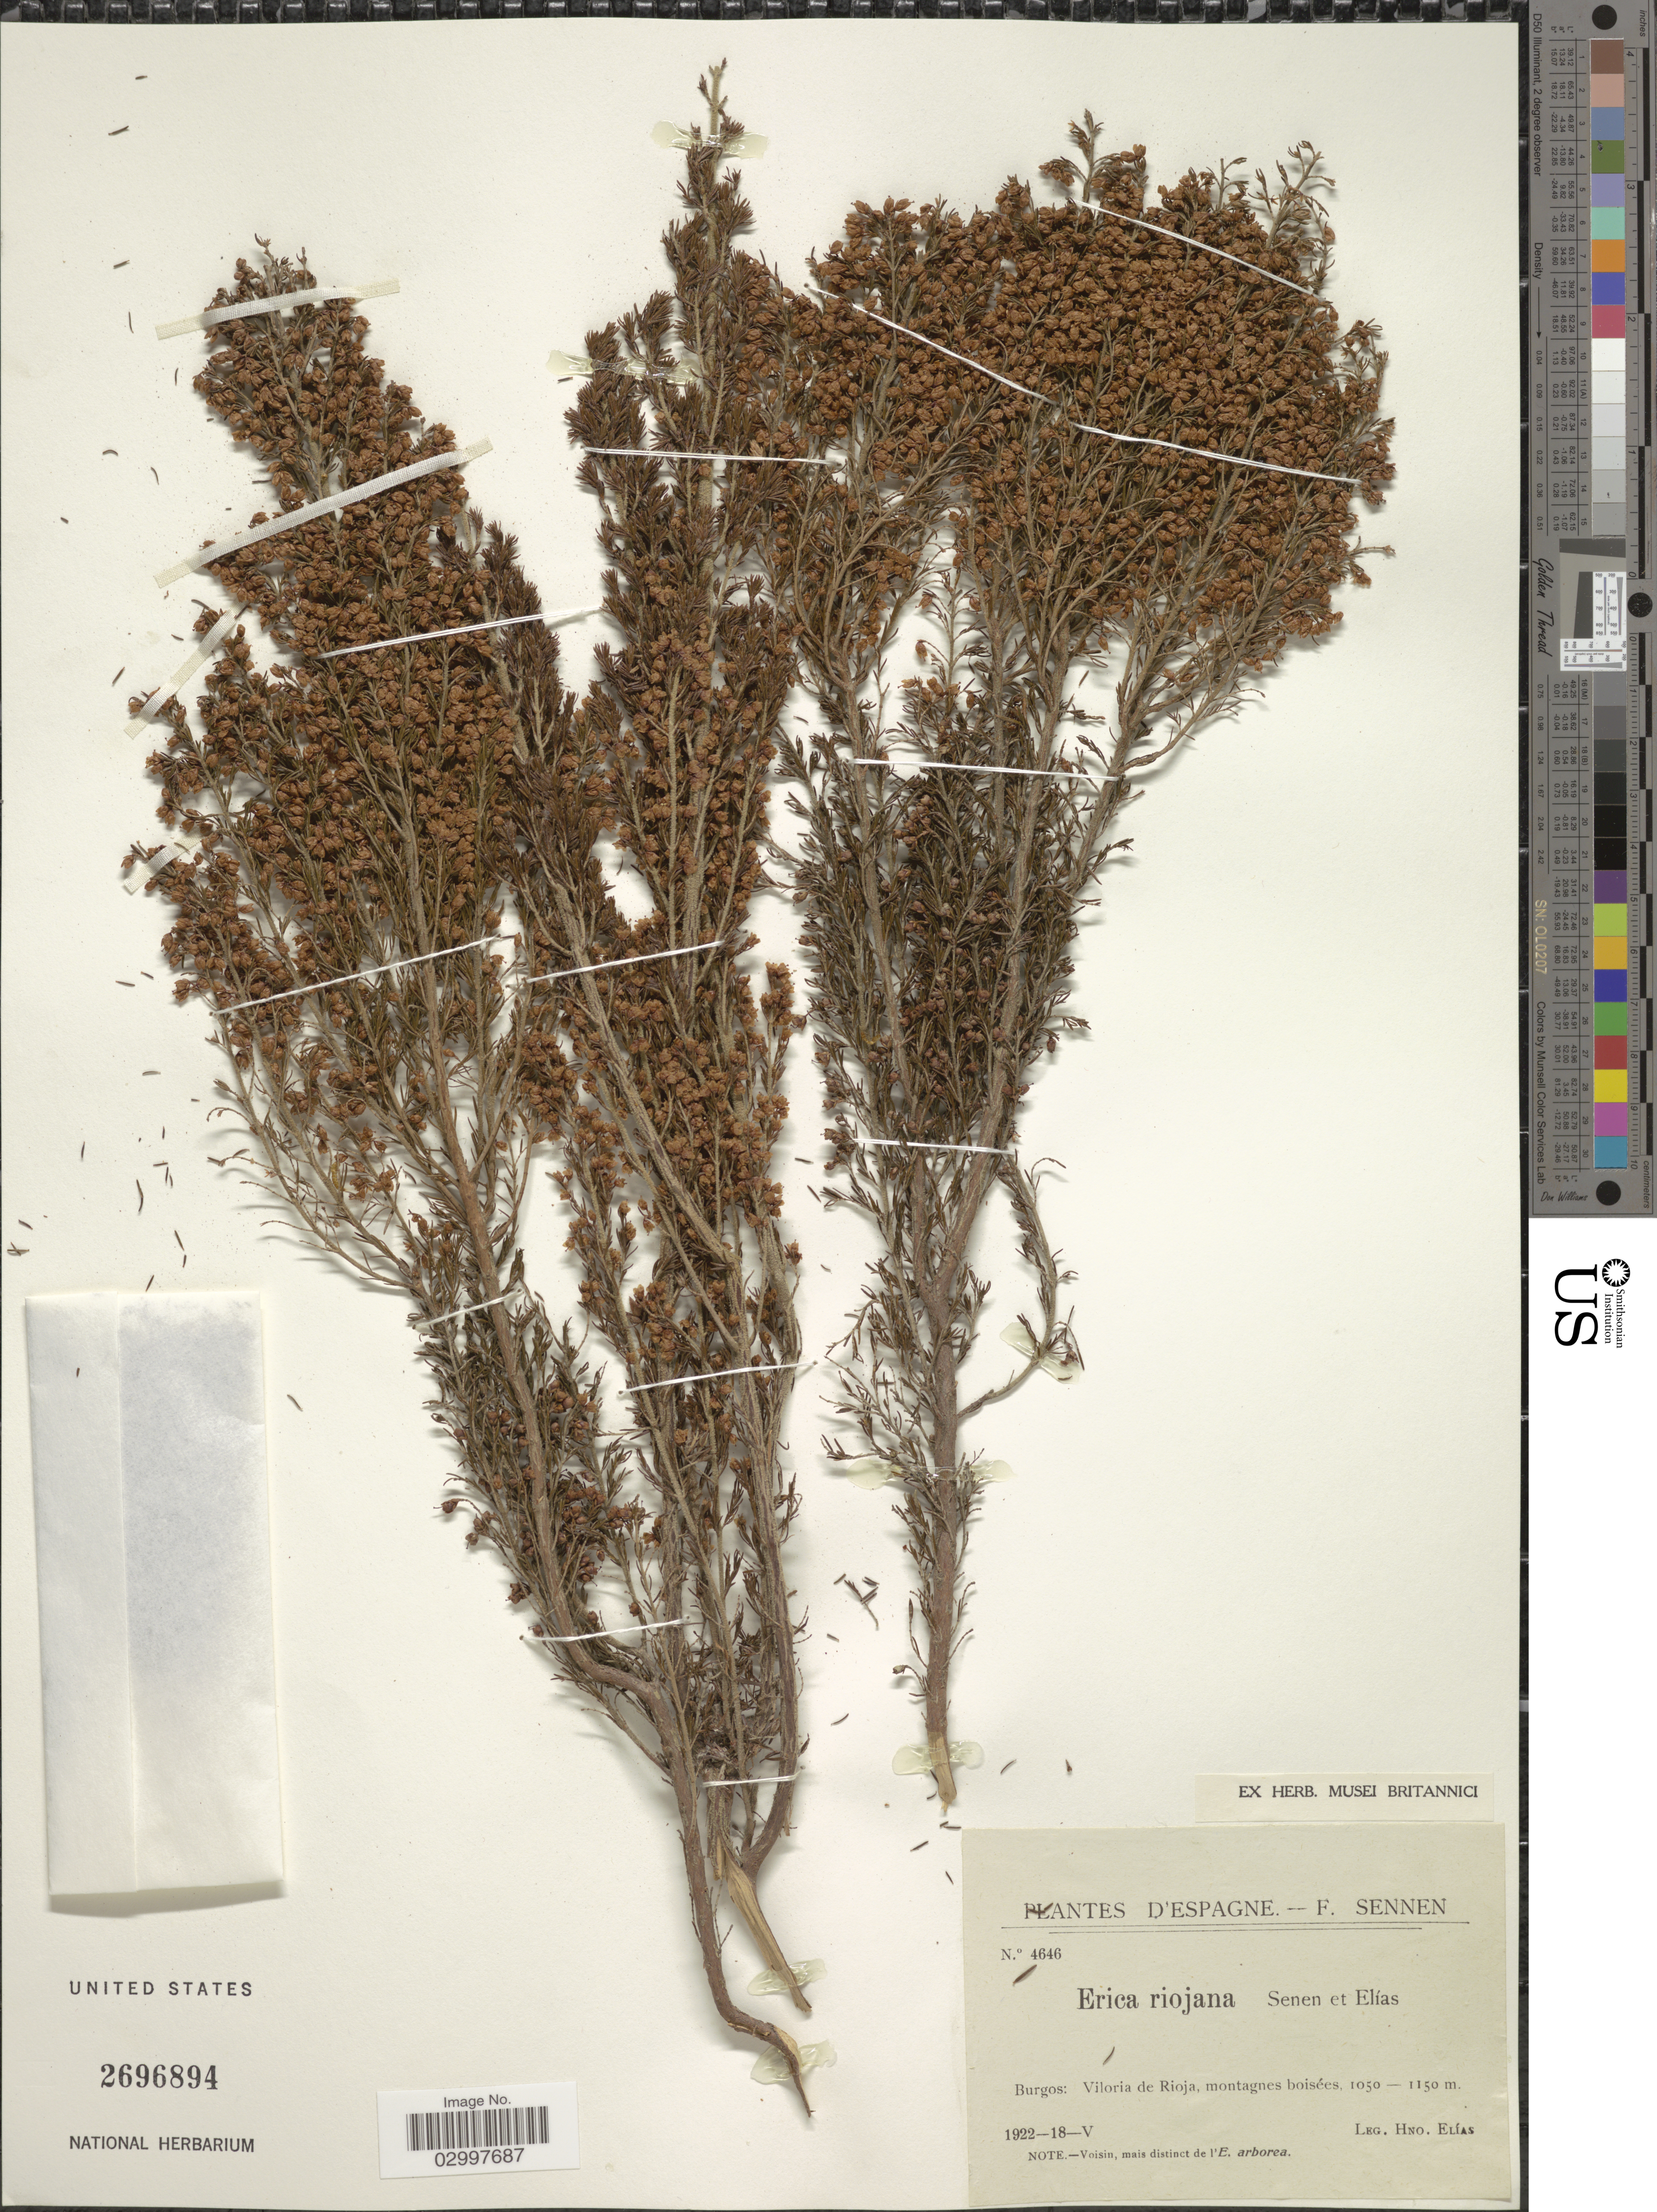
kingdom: Plantae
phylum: Tracheophyta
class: Magnoliopsida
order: Ericales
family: Ericaceae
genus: Erica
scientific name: Erica riojana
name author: Sennen & Elias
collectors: Bro. Elias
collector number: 4646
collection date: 1922-05-18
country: Spain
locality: Espagne. Burgos: Viloria de Rioja.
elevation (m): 1050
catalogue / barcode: US 2696894